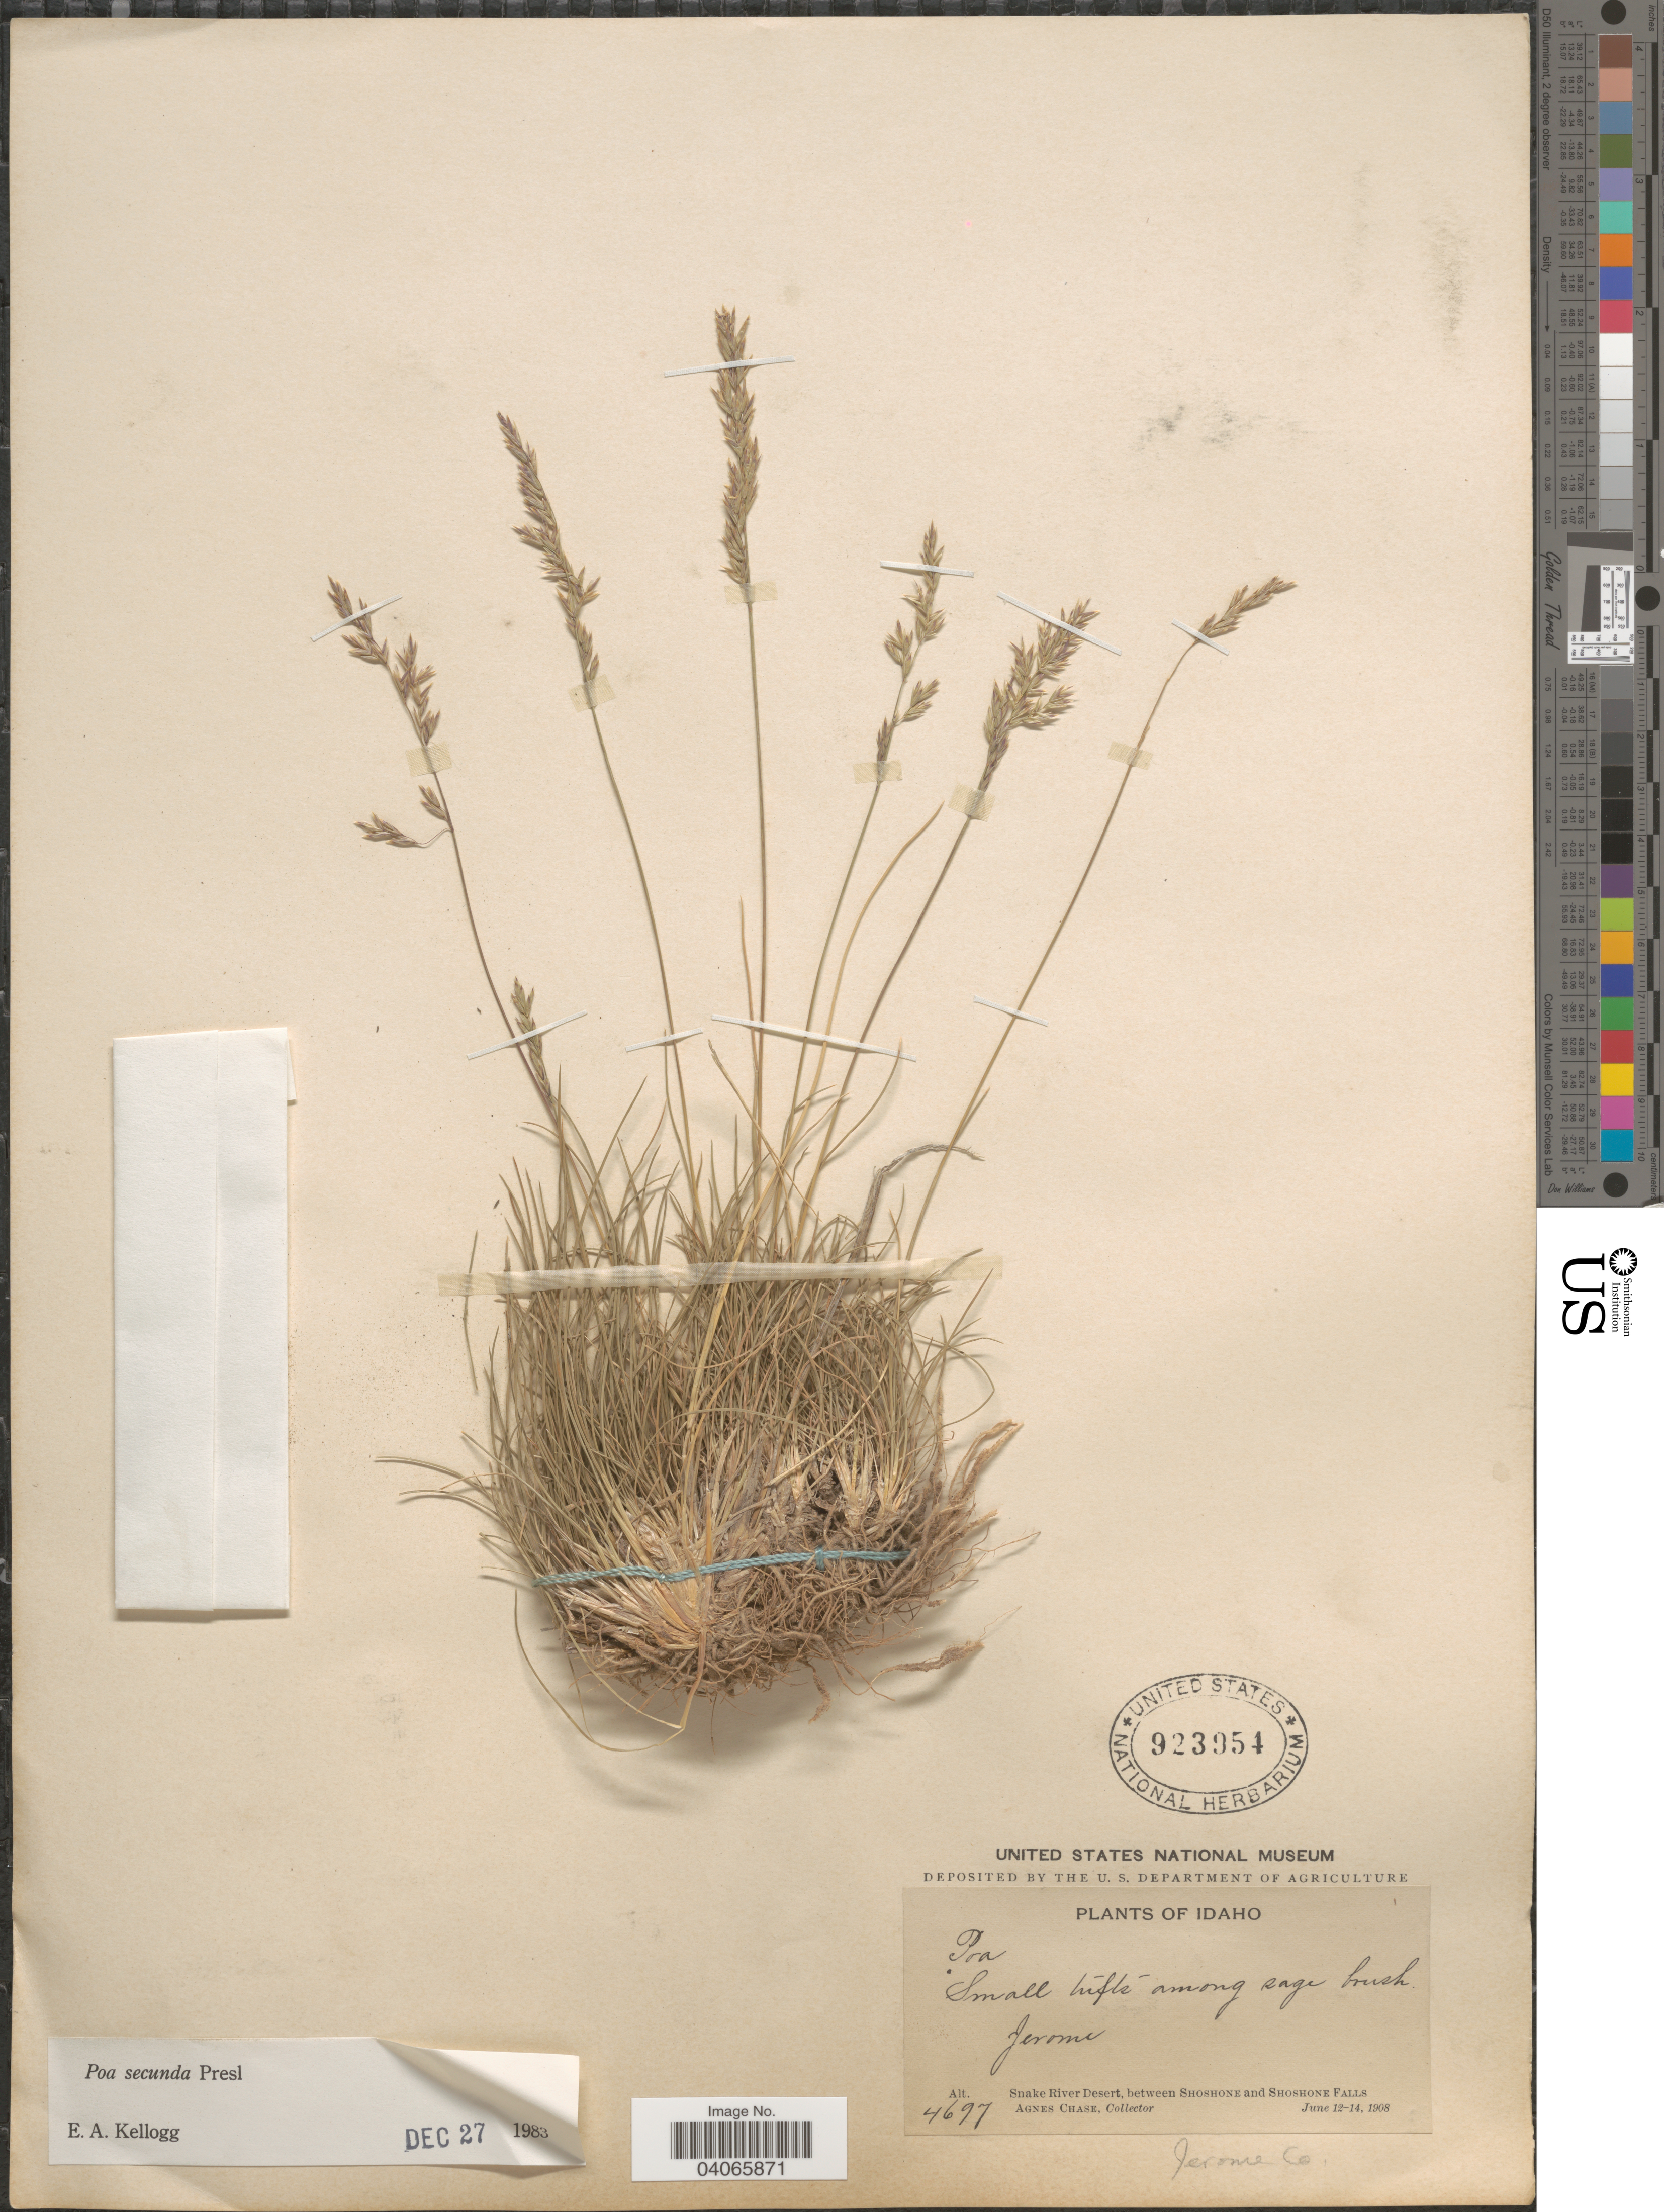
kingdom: Plantae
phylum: Tracheophyta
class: Liliopsida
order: Poales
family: Poaceae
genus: Poa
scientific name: Poa secunda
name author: J. Presl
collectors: A. Chase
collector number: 4697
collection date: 1908-06-12/1908-06-14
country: United States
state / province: Idaho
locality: Jerome. Snake River Desert, between Shoshone and Shoshone Falls. Jerome Co.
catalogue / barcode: US 923954